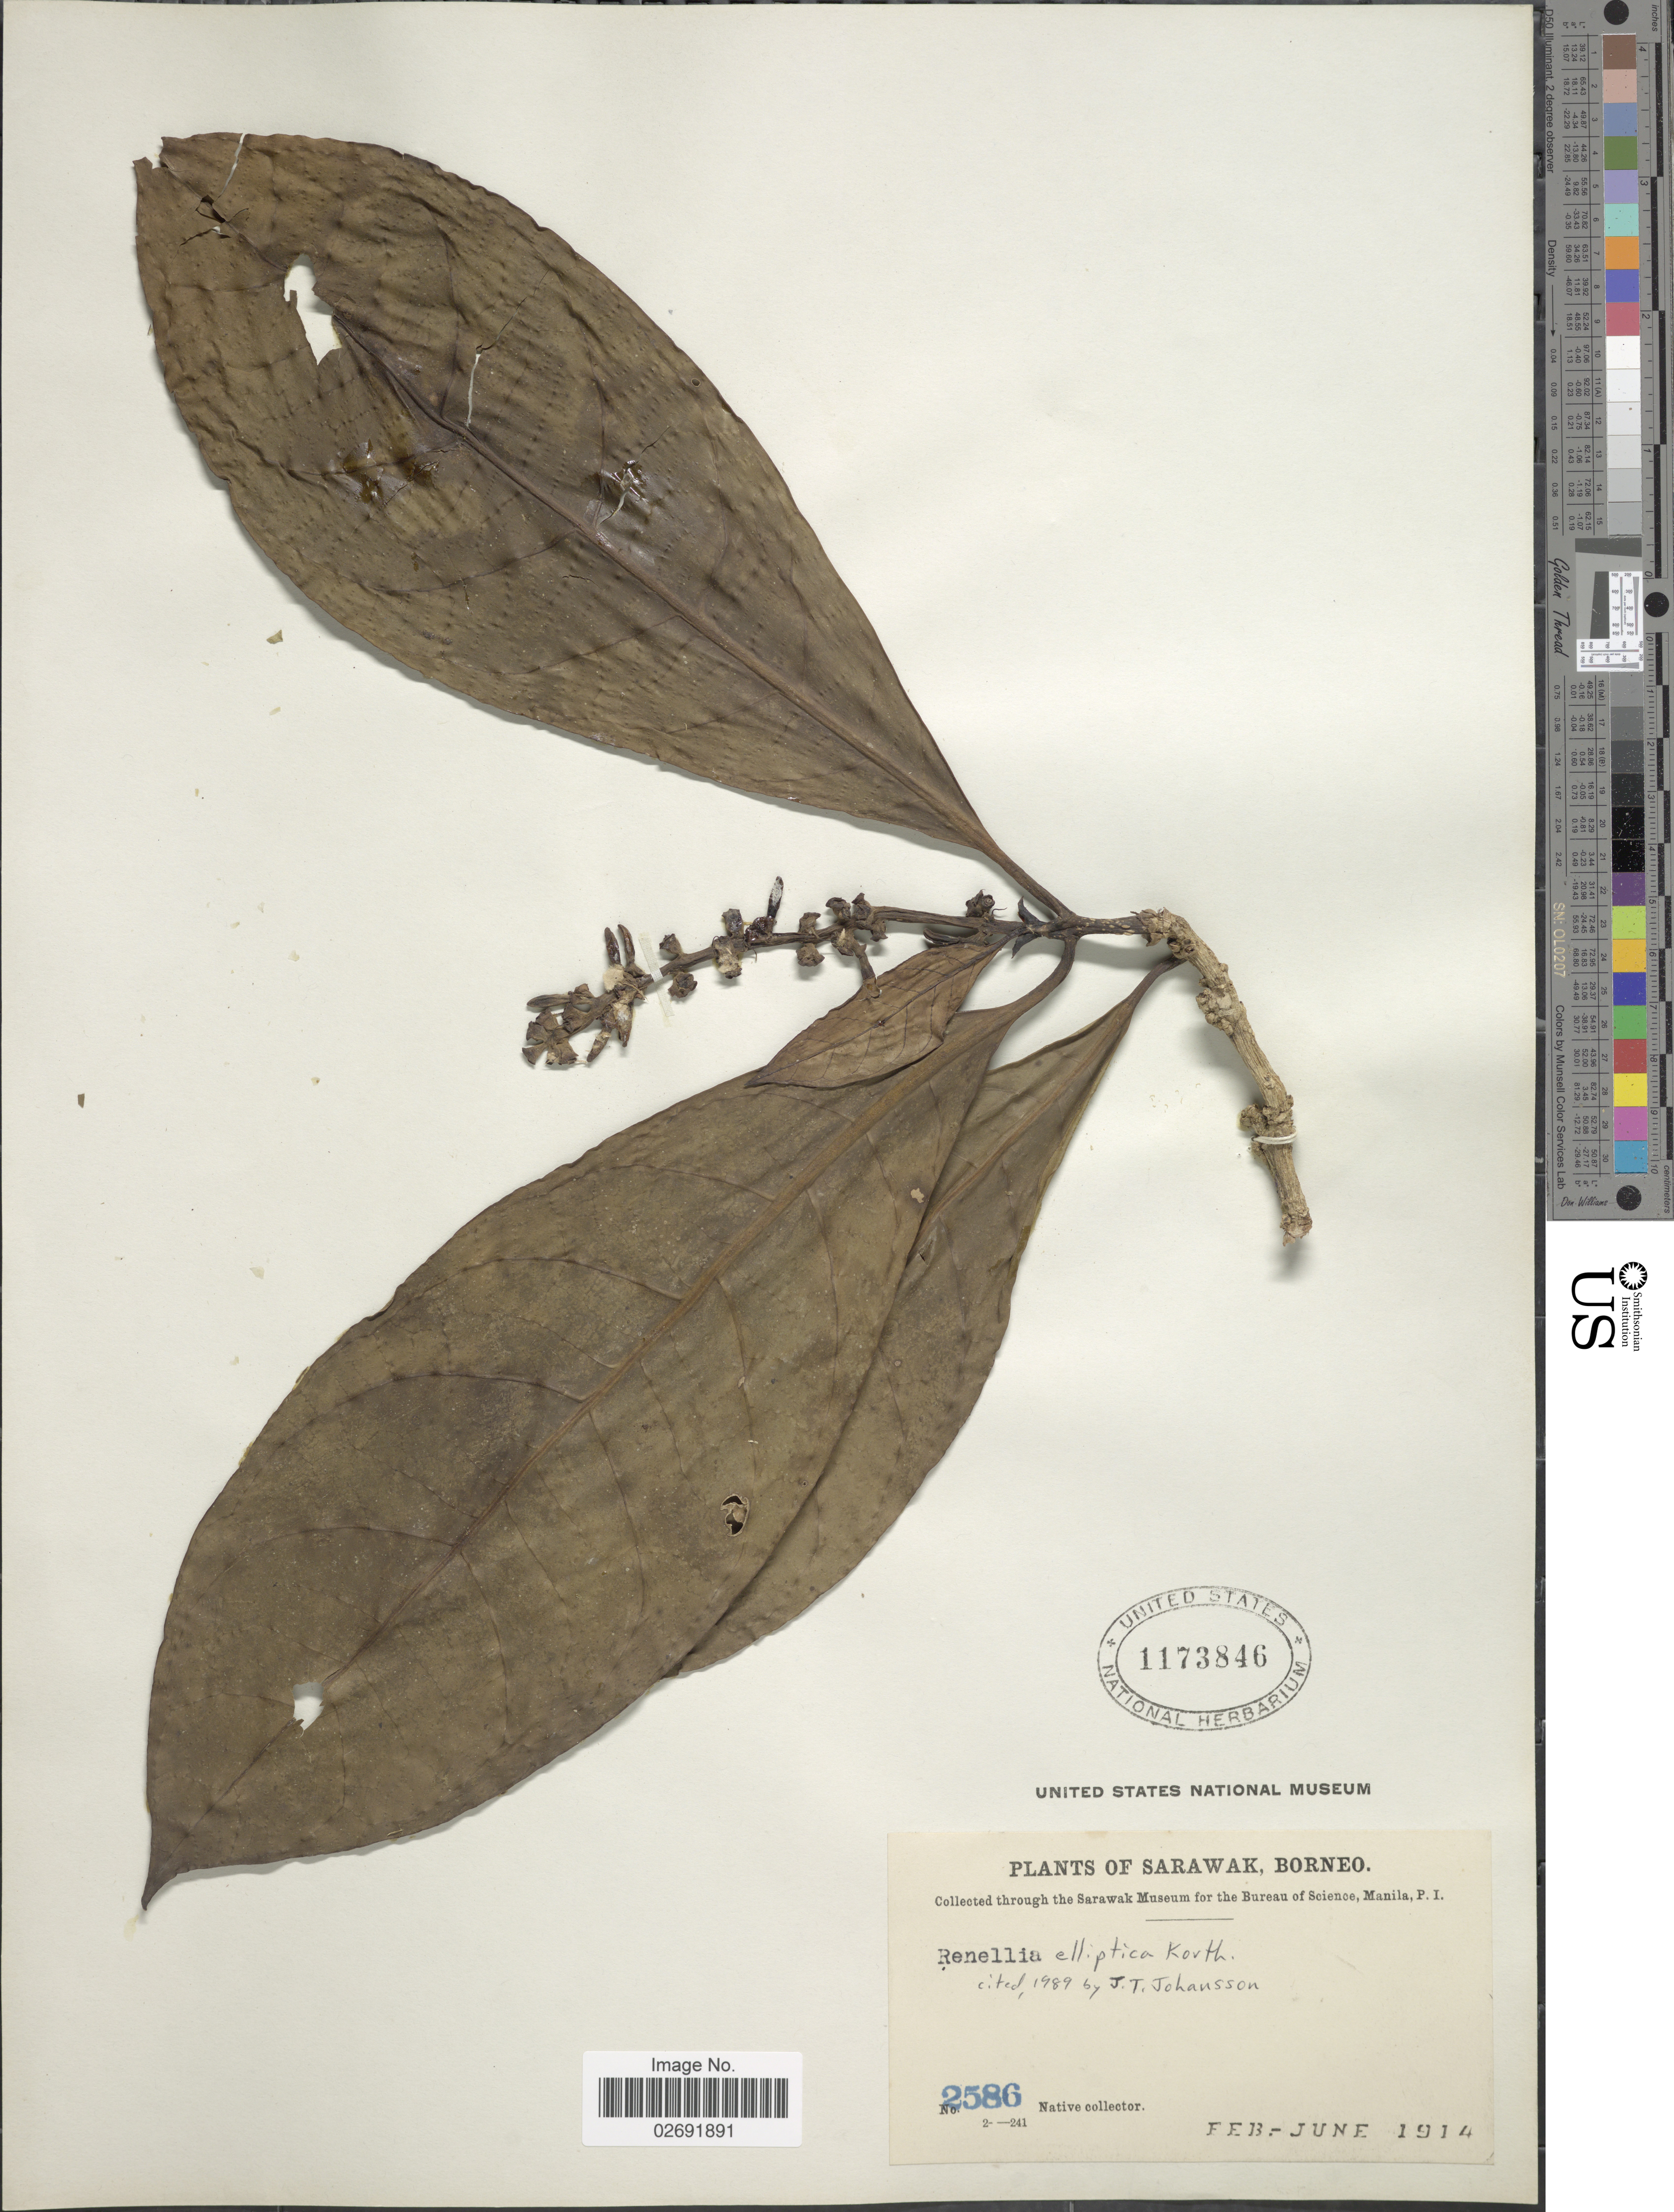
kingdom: Plantae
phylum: Tracheophyta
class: Magnoliopsida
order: Gentianales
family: Rubiaceae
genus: Rennellia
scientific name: Rennellia elliptica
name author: Korth.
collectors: Native collector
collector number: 2586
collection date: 1914-02/1914-06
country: Malaysia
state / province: Sarawak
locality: Borneo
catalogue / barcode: US 1173846